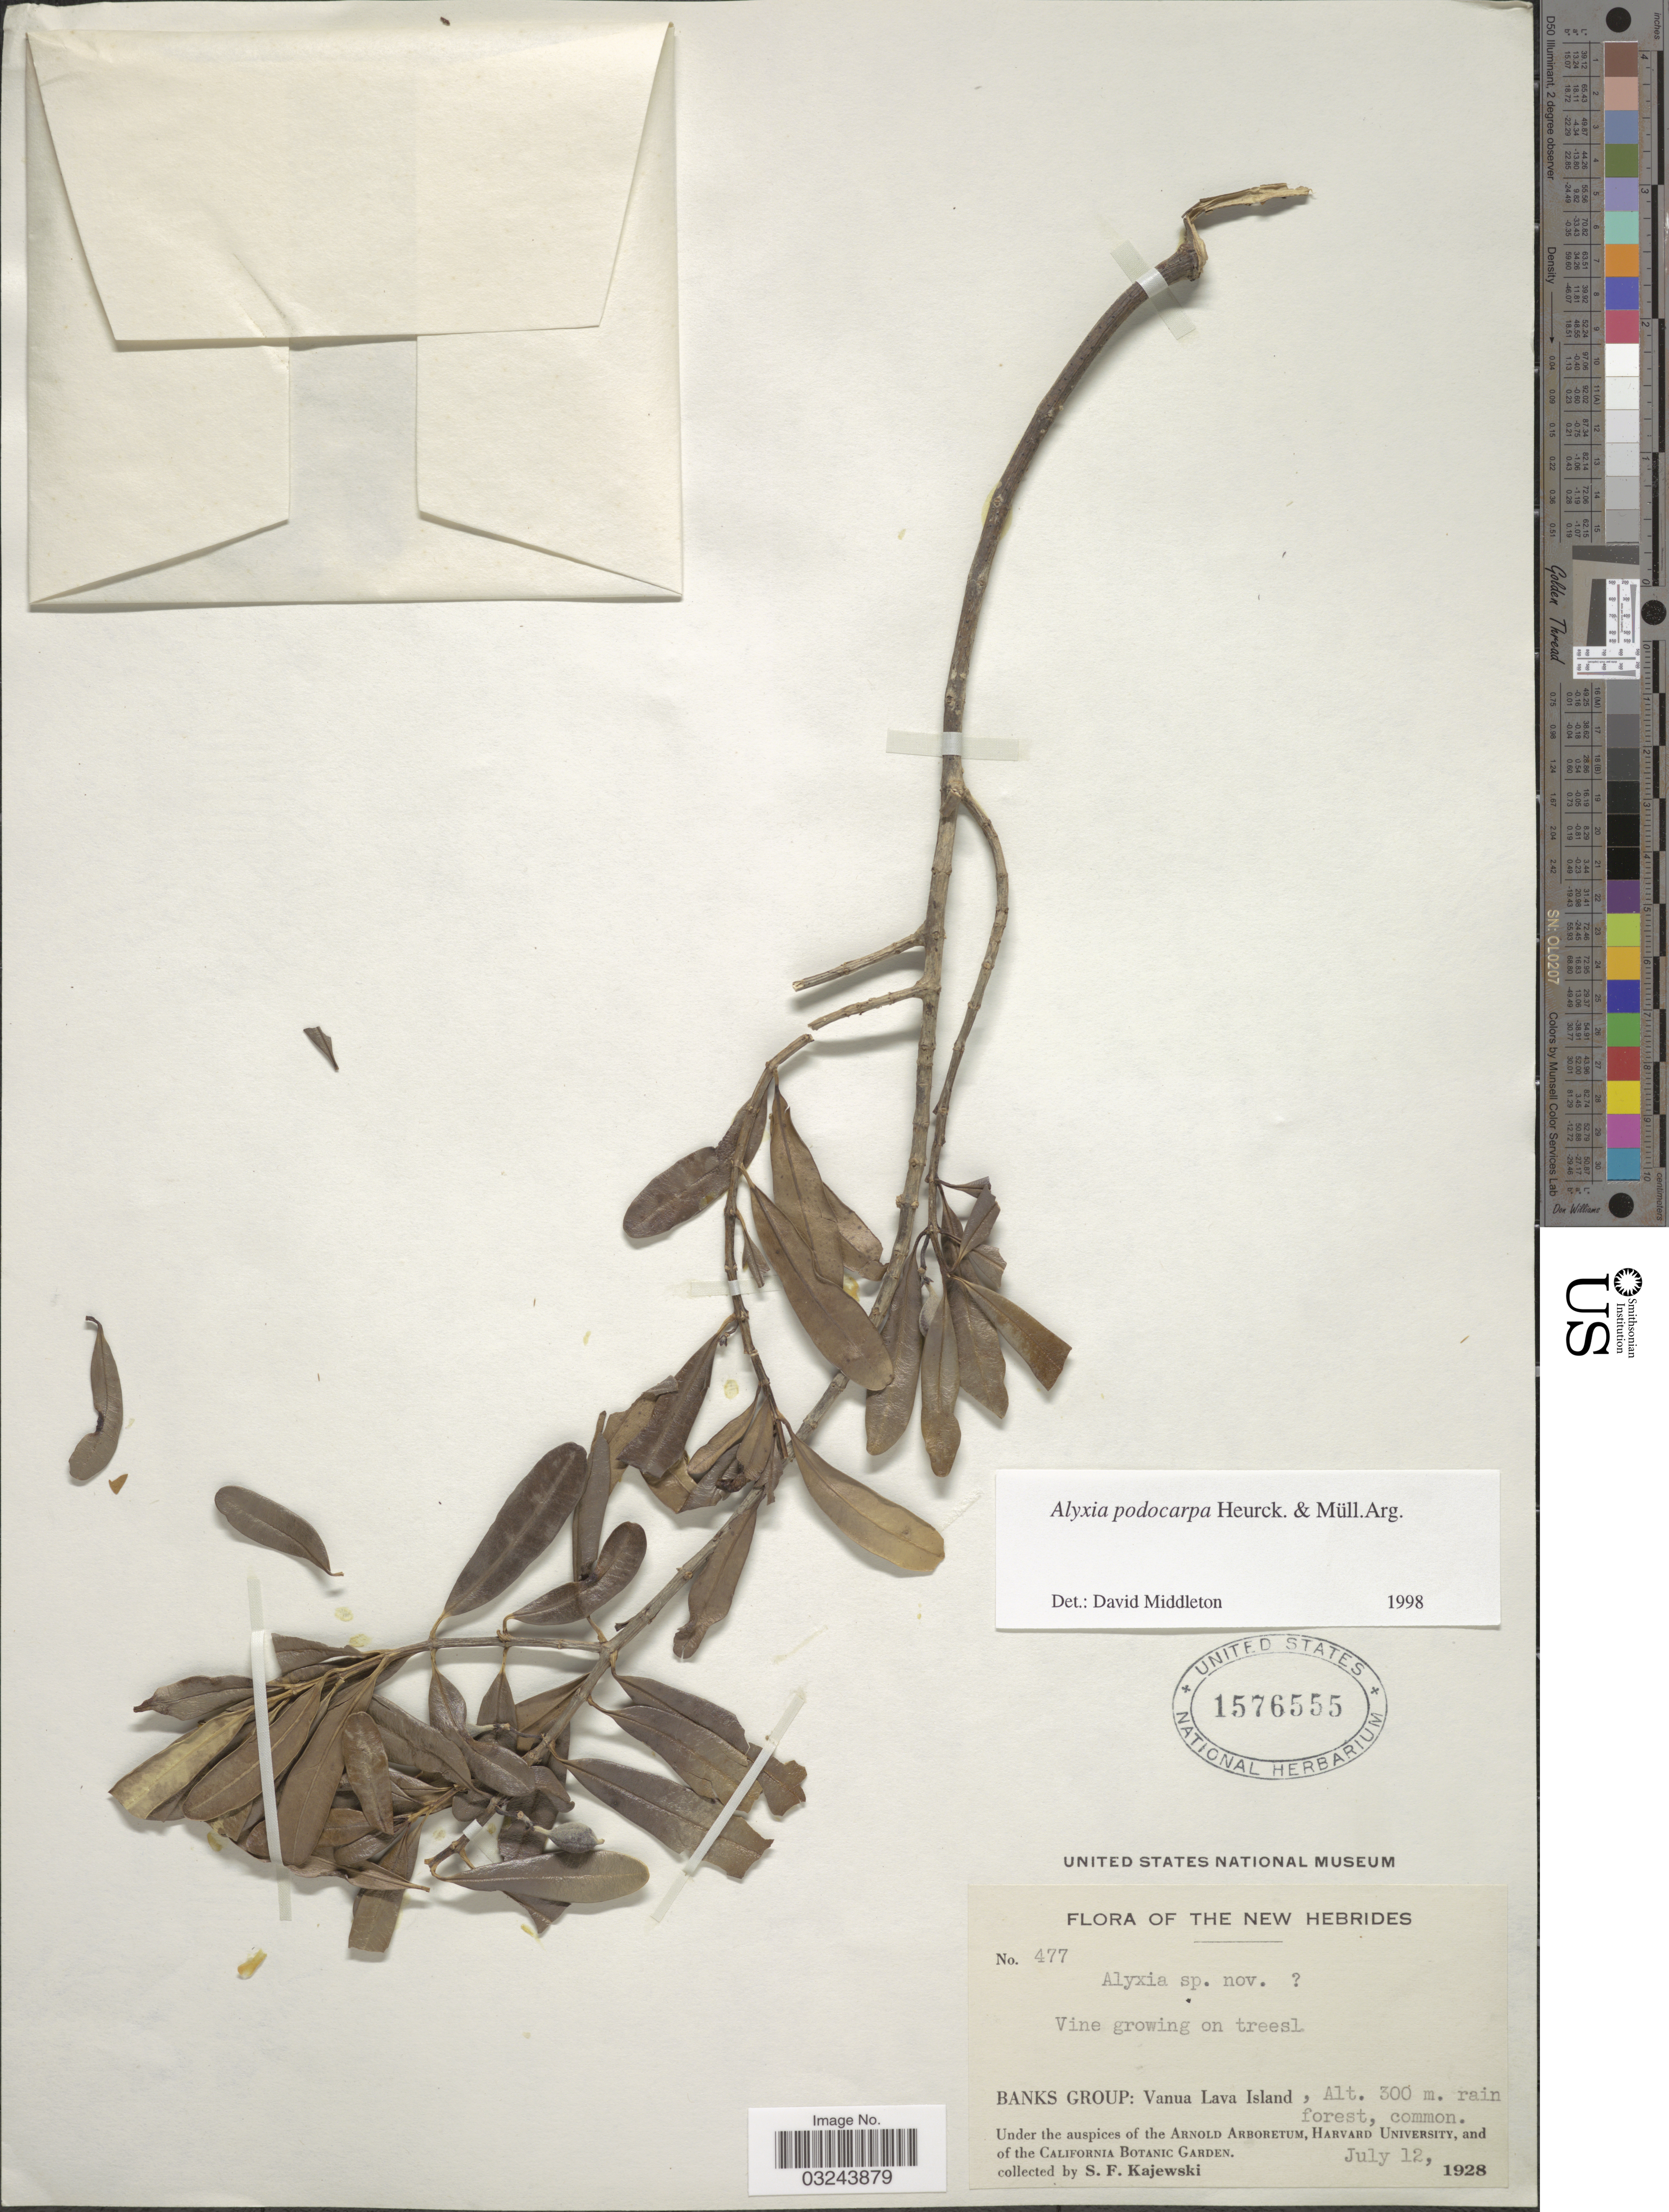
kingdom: Plantae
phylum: Tracheophyta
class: Magnoliopsida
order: Gentianales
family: Apocynaceae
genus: Alyxia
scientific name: Alyxia podocarpa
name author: Van Heurck & Müll. Arg.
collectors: S. Kajewski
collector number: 477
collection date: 1928-07-12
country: Vanuatu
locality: New Hebrides. Banks Group: Vanua Lava Island, forest.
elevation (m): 300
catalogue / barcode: US 1576555